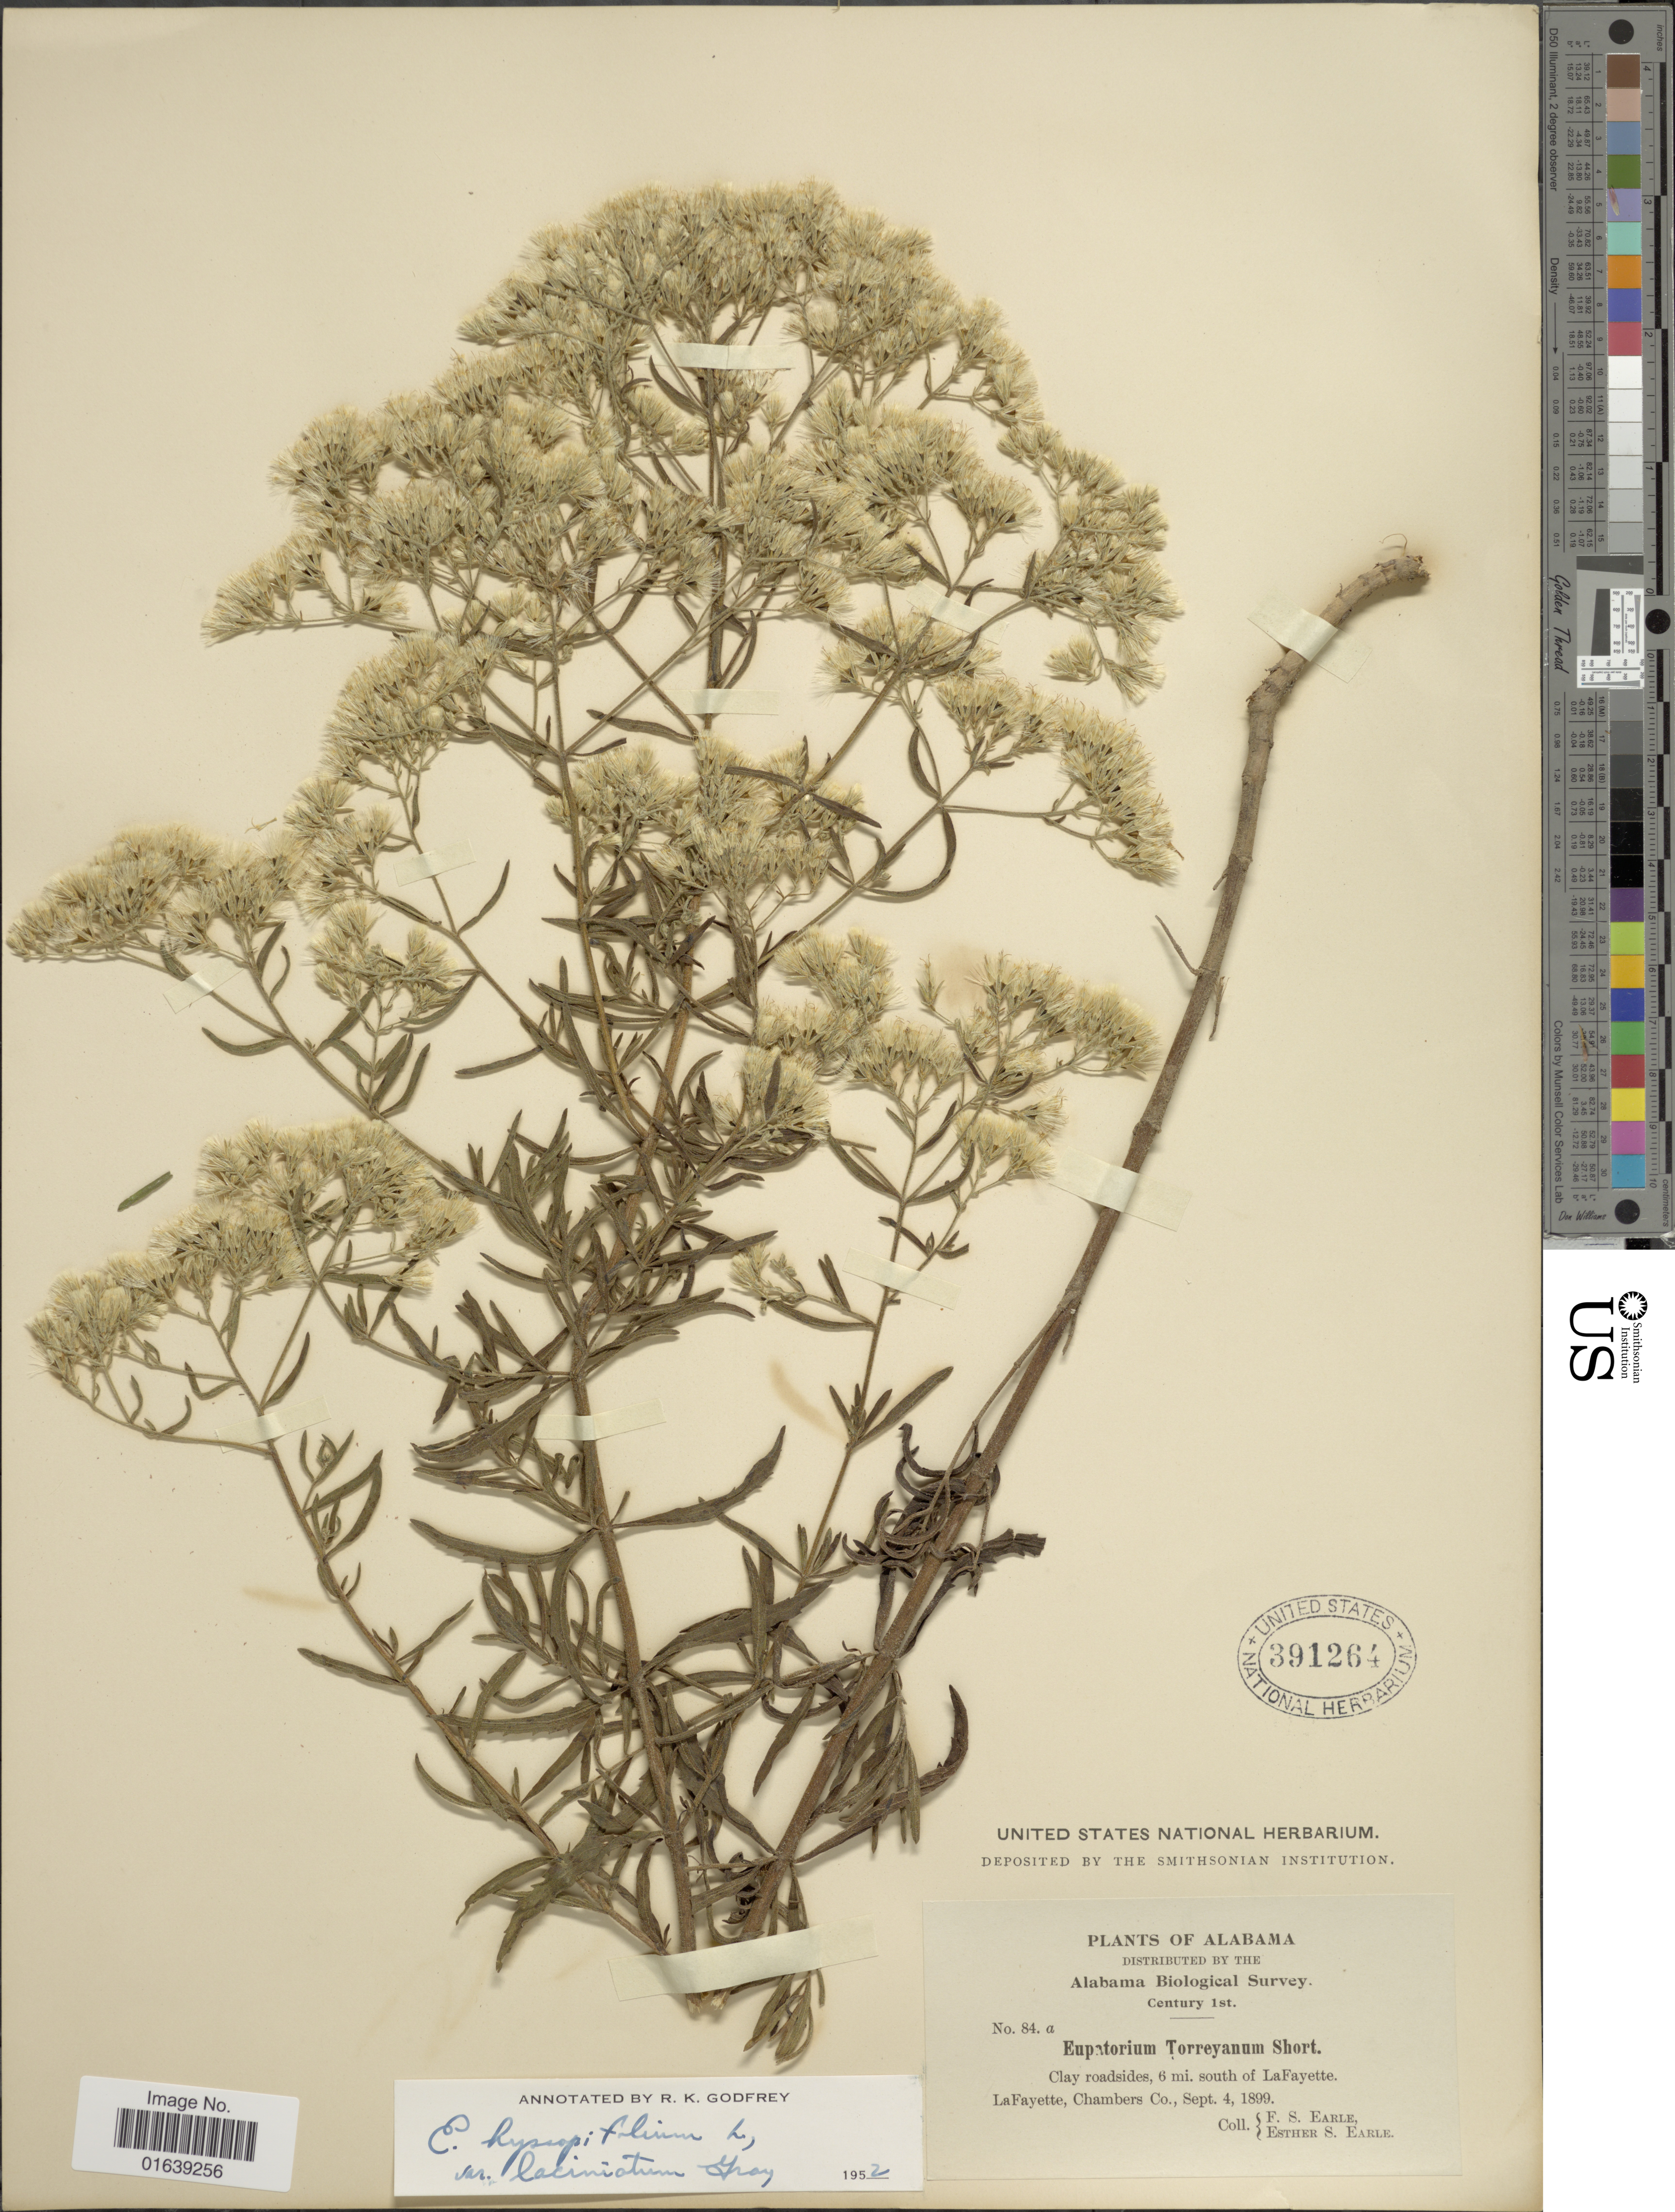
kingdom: Plantae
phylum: Tracheophyta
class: Magnoliopsida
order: Asterales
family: Asteraceae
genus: Eupatorium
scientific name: Eupatorium hyssopifolium var. laciniatum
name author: A. Gray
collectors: F. S. Earle & E. S. Earle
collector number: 84a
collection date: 1899-09-04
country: United States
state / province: Alabama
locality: Alabama. Clay roadsides, 6 mi. south of LaFayette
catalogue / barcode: US 391264